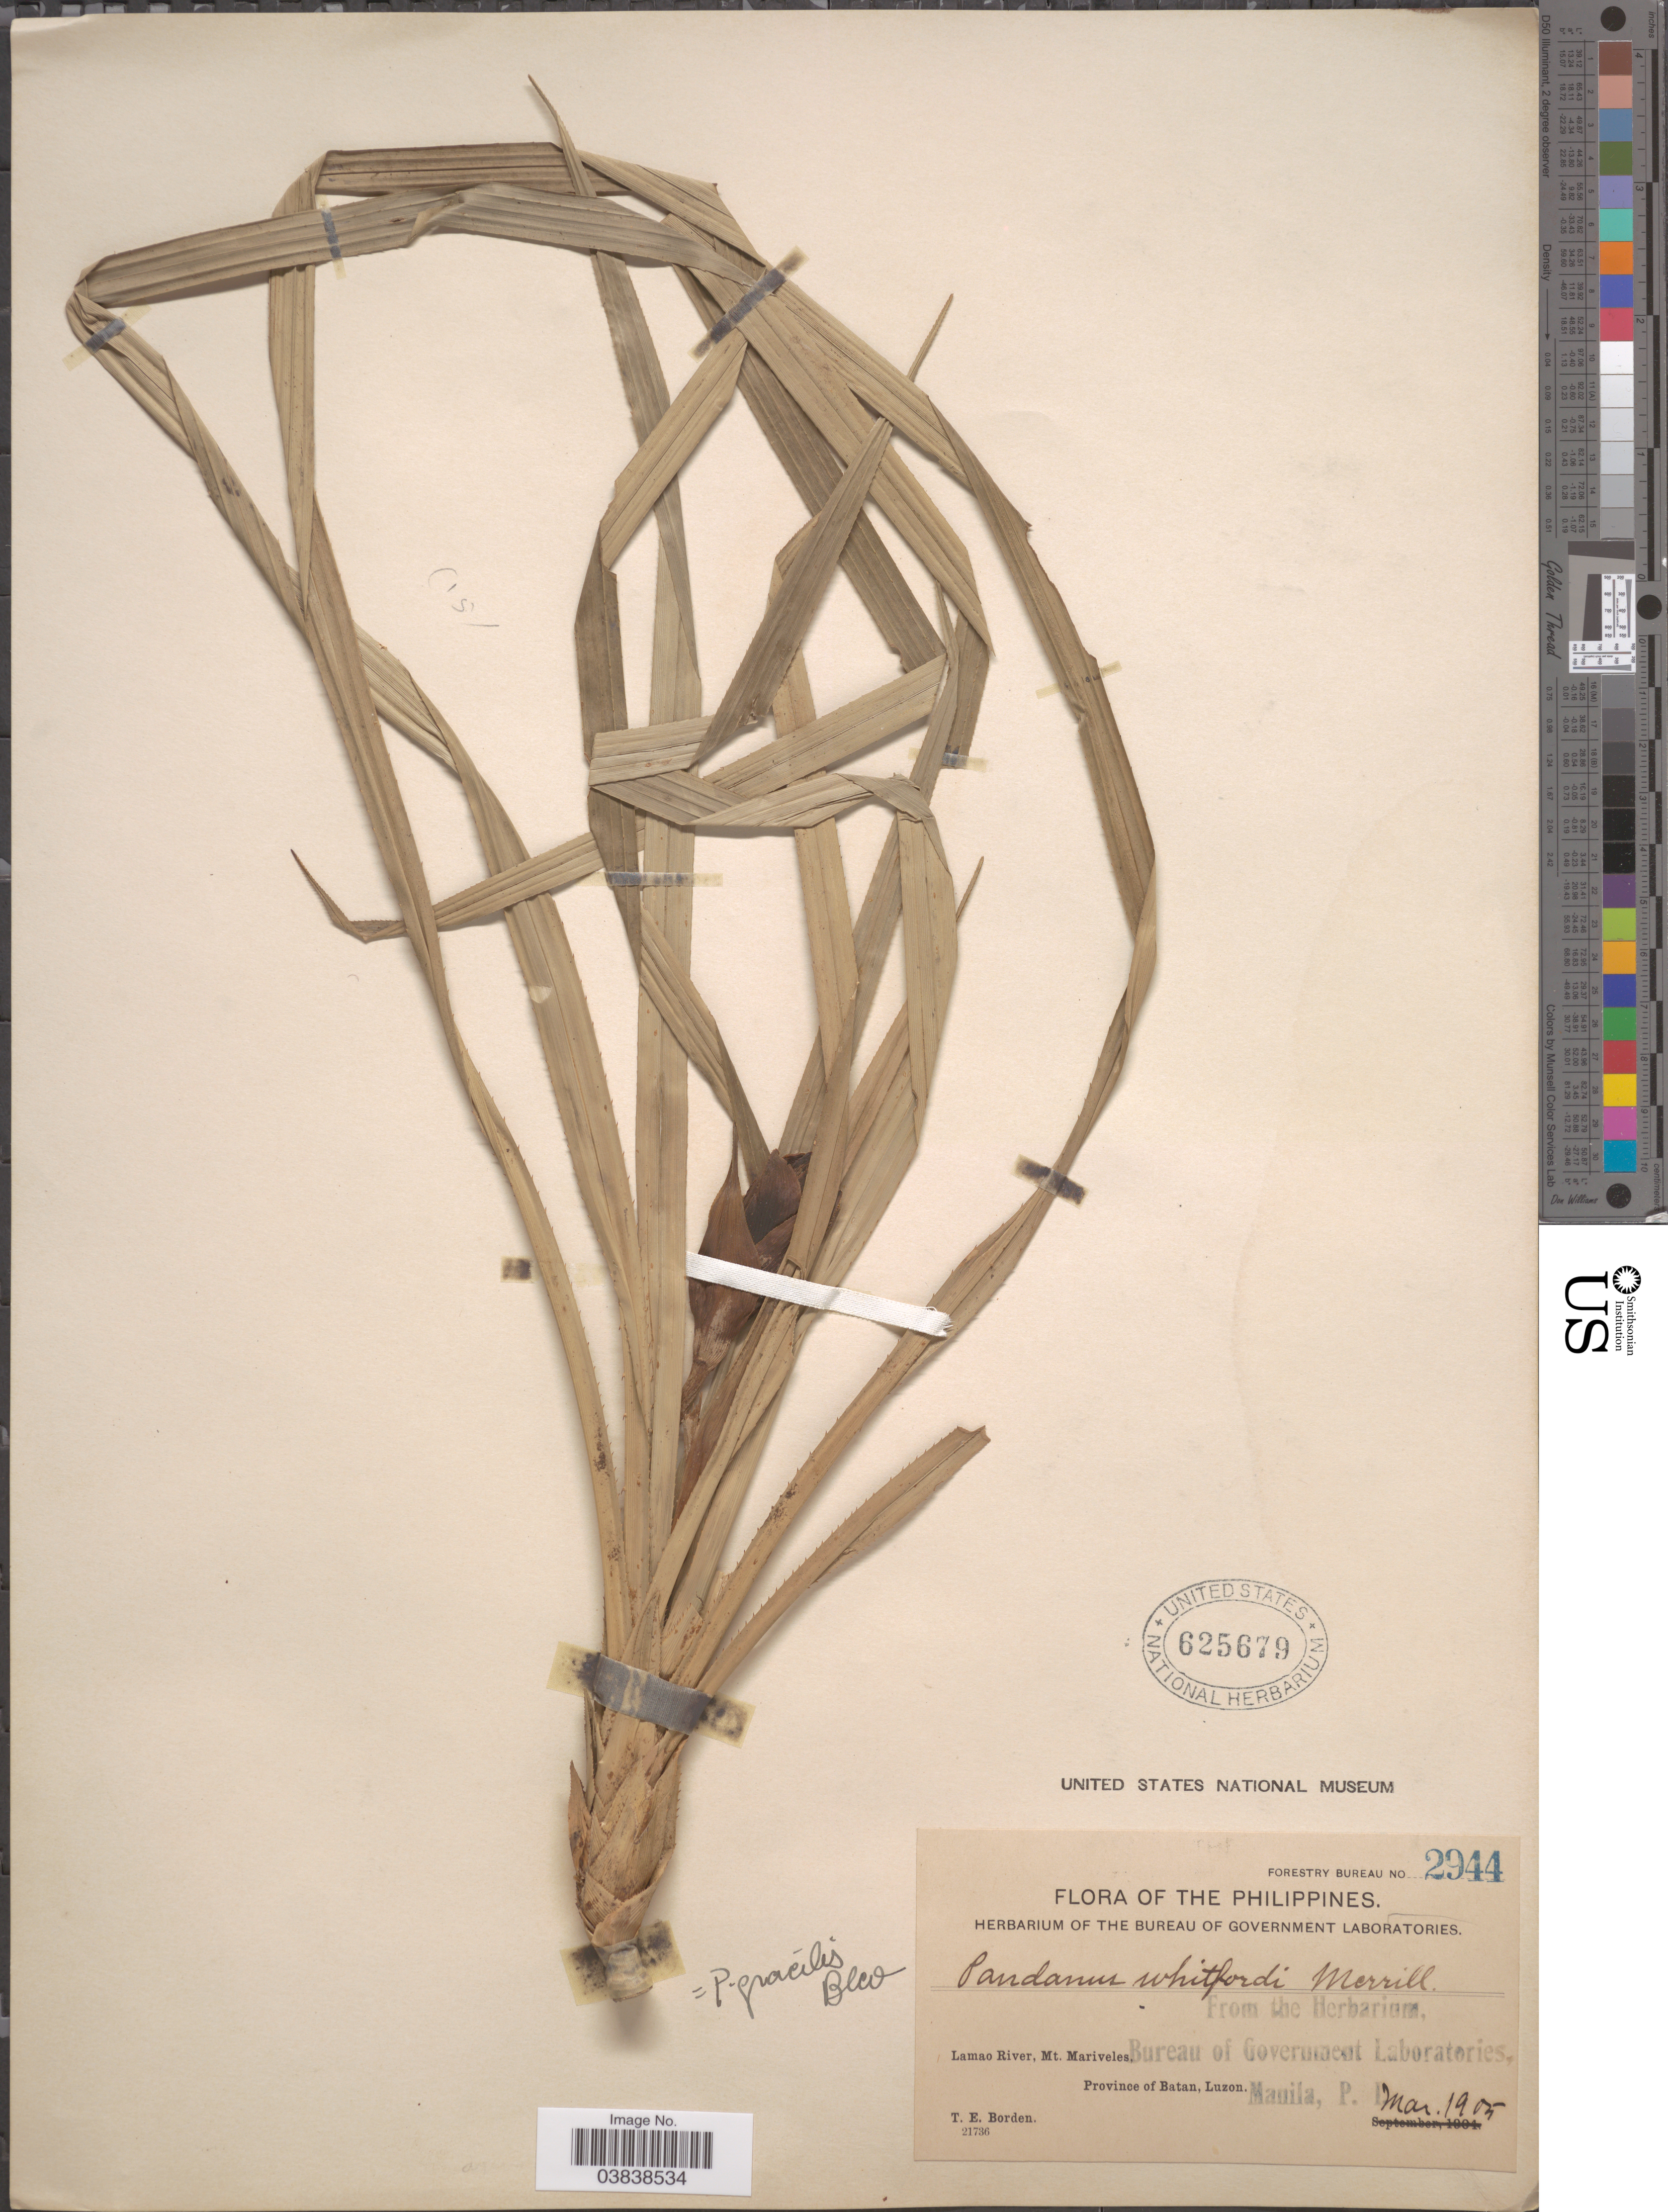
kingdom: Plantae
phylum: Tracheophyta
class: Liliopsida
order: Pandanales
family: Pandanaceae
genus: Pandanus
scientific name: Pandanus gracilis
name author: Blanco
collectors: T. E. Borden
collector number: Forestry Bureau 2944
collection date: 1905-03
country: Philippines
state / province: Cagayan Valley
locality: Lamao River, Mt. Mariveles, Province of Batan, Luzon.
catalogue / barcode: US 625679